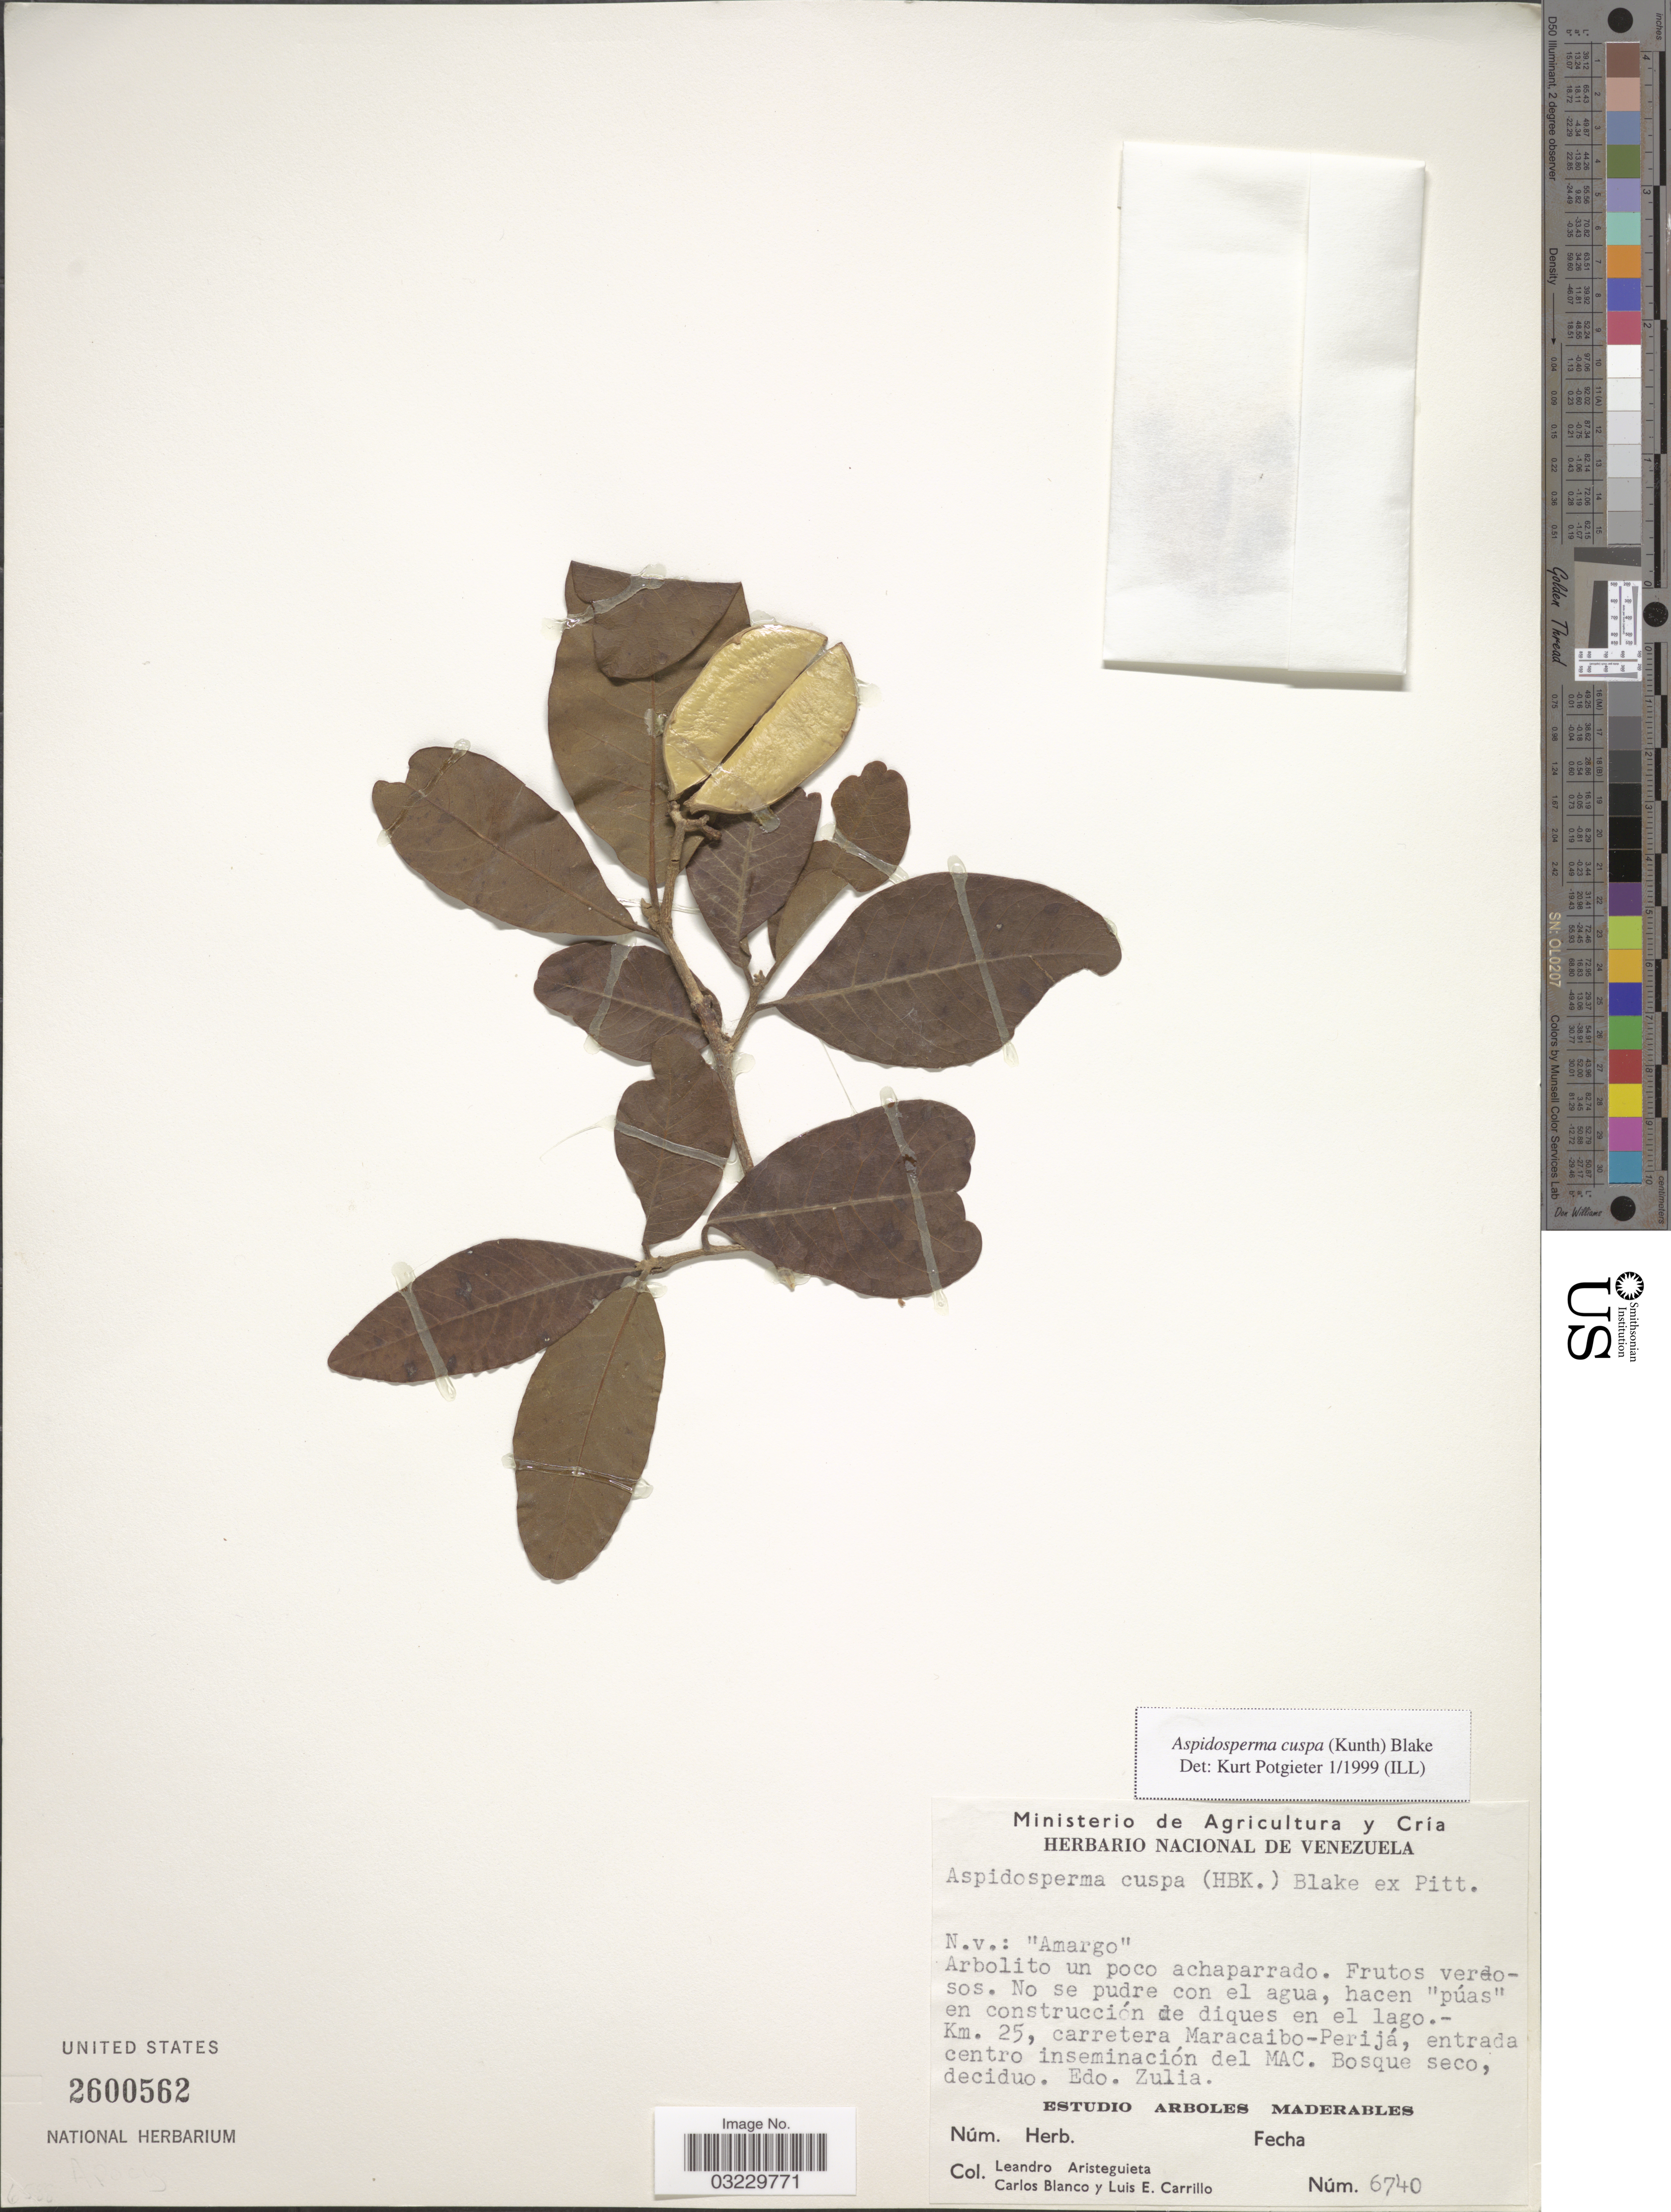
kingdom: Plantae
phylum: Tracheophyta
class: Magnoliopsida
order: Gentianales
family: Apocynaceae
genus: Aspidosperma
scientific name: Aspidosperma cuspa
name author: (Kunth) S.F. Blake ex Pittier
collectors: L. Aristeguieta, C. Blanco & L. Carrillo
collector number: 6740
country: Venezuela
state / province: Zulia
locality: Km. 25, carretera Maracaibo-Perijá, entrada centro inseminación del MAC.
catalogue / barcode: US 2600562